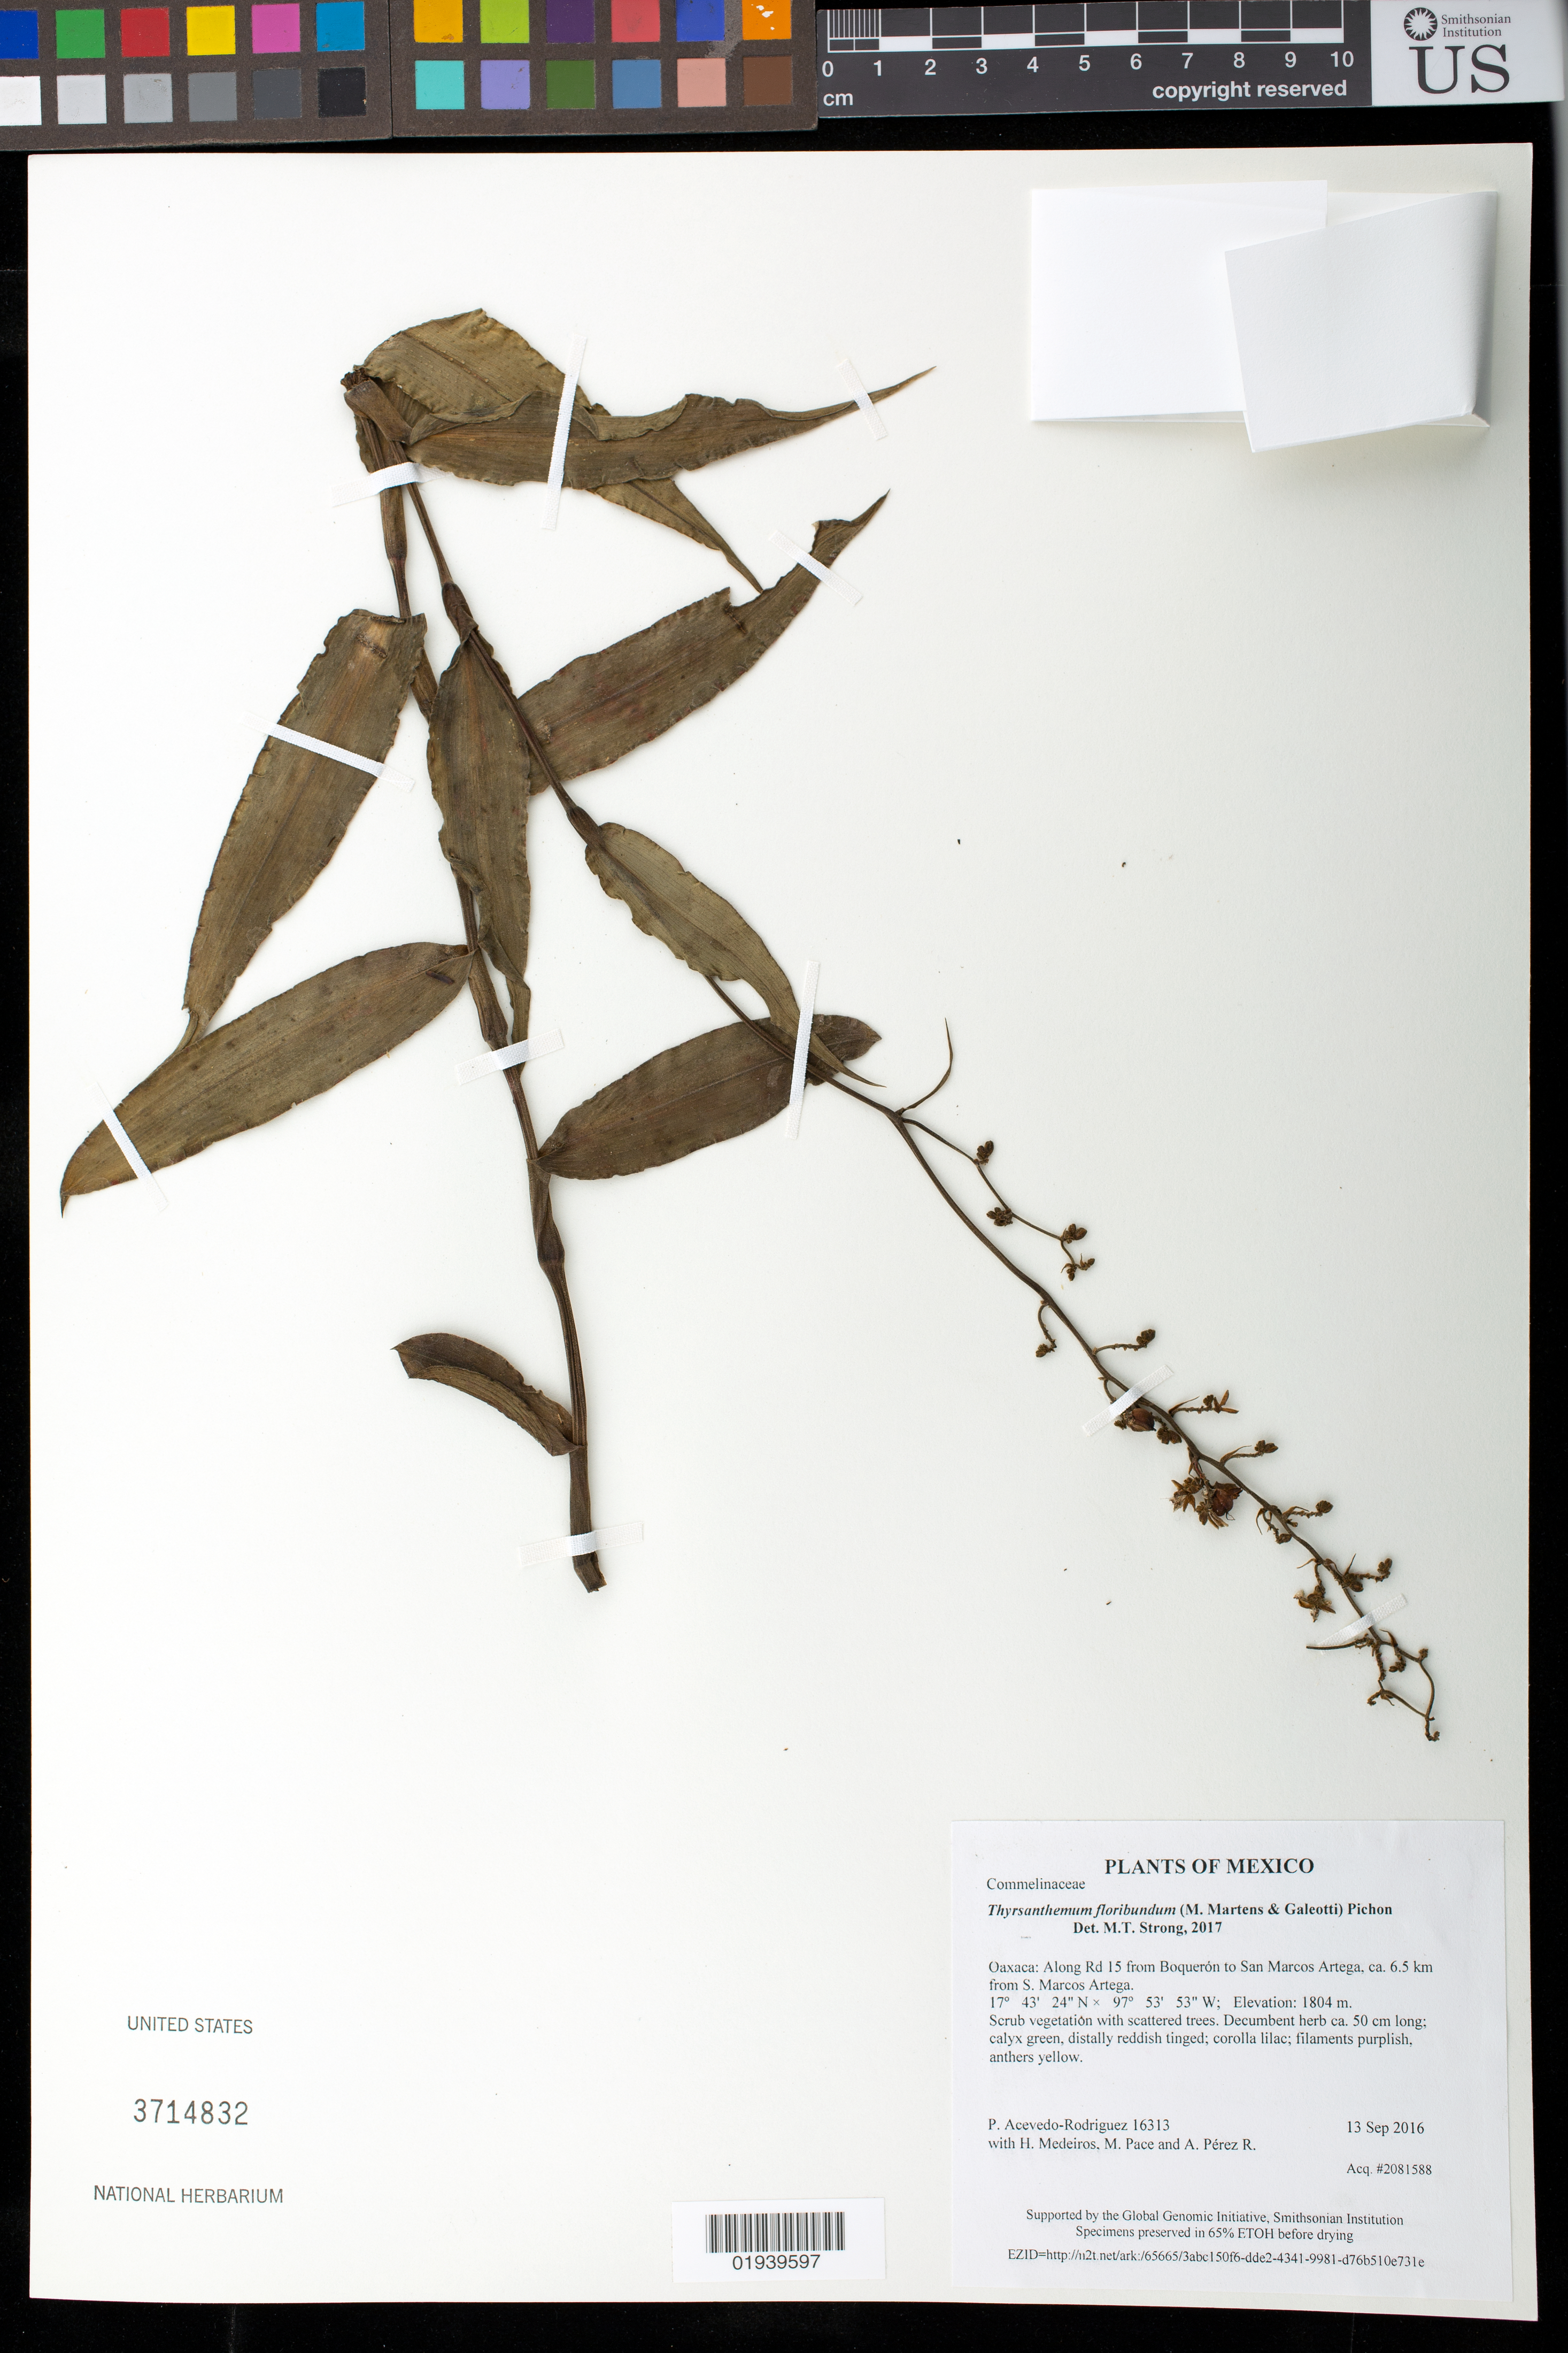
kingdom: Plantae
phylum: Tracheophyta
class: Liliopsida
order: Commelinales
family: Commelinaceae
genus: Thyrsanthemum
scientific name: Thyrsanthemum floribundum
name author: (M. Martens & Galeotti) Pichon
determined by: Strong, M. T., (US), Smithsonian Institution - National Museum of Natural History (UNITED STATES)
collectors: P. Acevedo-Rodr., H. Medeiros, M. R. Pace & A. Pérez R.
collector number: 16313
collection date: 2016-09-13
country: Mexico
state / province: Oaxaca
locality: Along Rd 15 from Boquerón to San Marcos Artega, ca. 6.5 km from S. Marcos Artega.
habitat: Scrub vegetation with scattered trees.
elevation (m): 1804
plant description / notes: US, NY, MO, K, F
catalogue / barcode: US 3714832